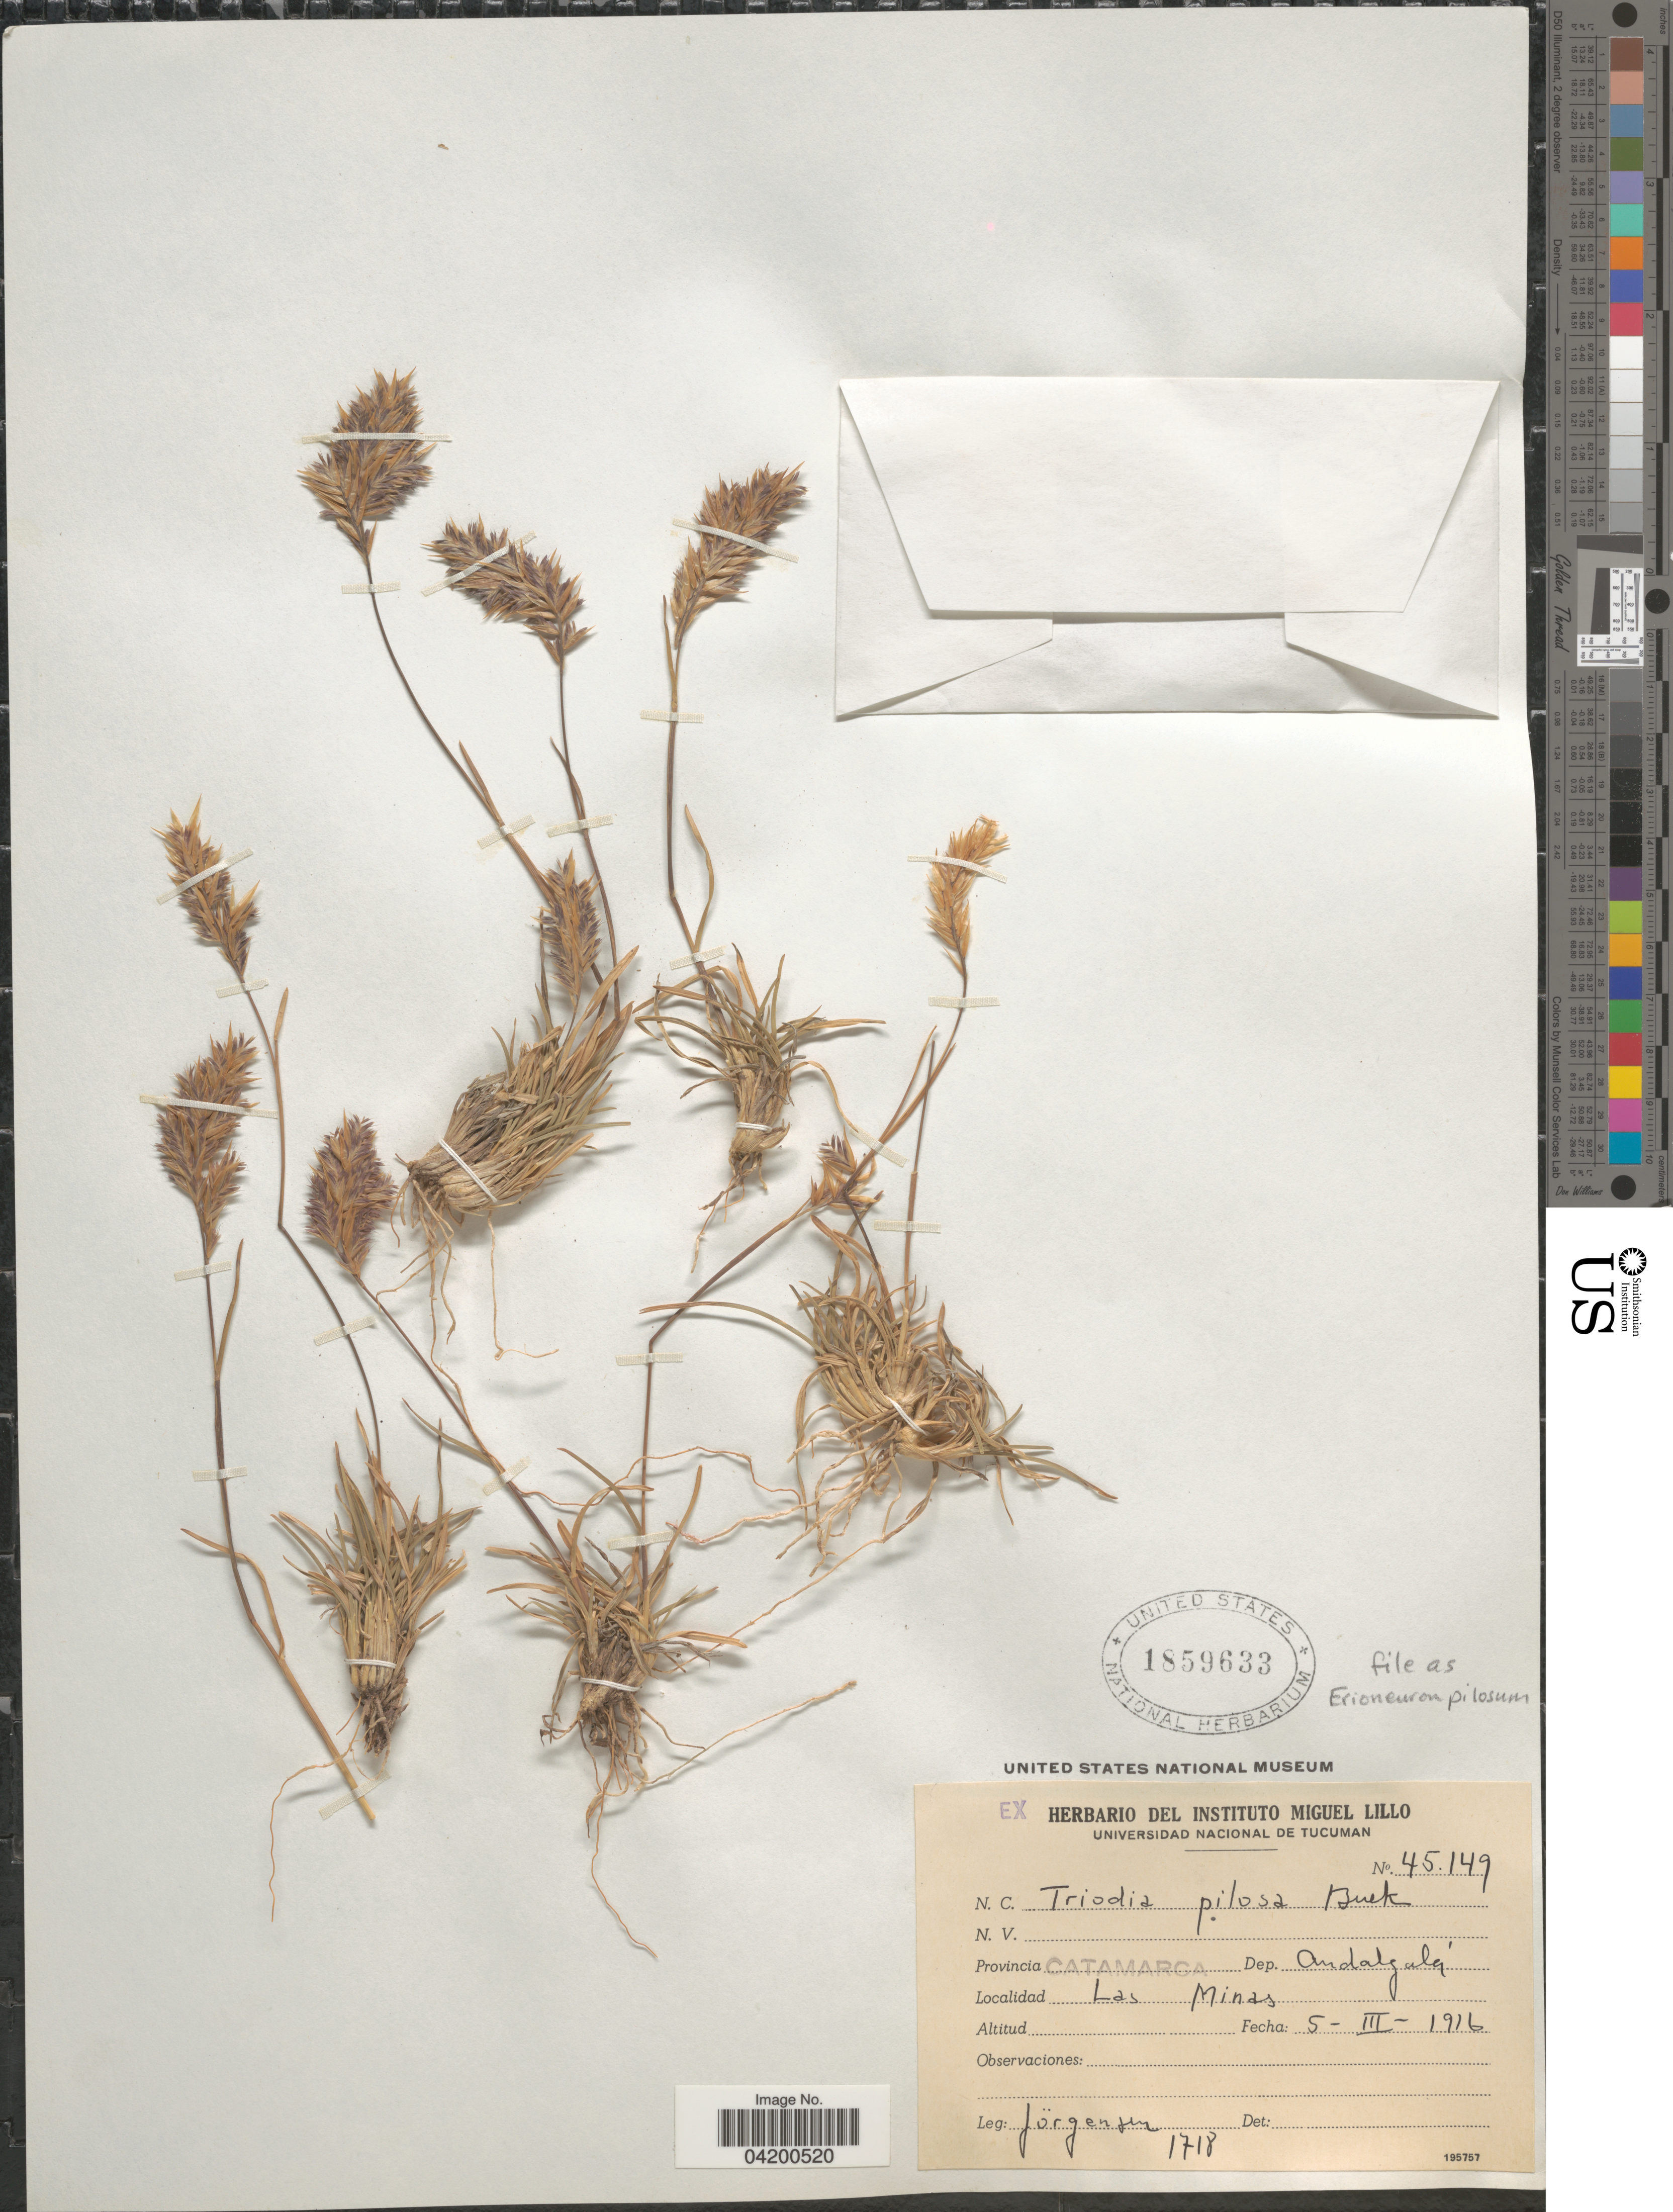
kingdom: Plantae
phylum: Tracheophyta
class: Liliopsida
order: Poales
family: Poaceae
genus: Erioneuron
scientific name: Erioneuron pilosum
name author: (Buckley) Nash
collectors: Jorgensen, --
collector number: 1718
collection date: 1916-03-05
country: Argentina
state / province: Catamarca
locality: Dep. Andalgalá. Las Minas.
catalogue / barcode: US 1859633